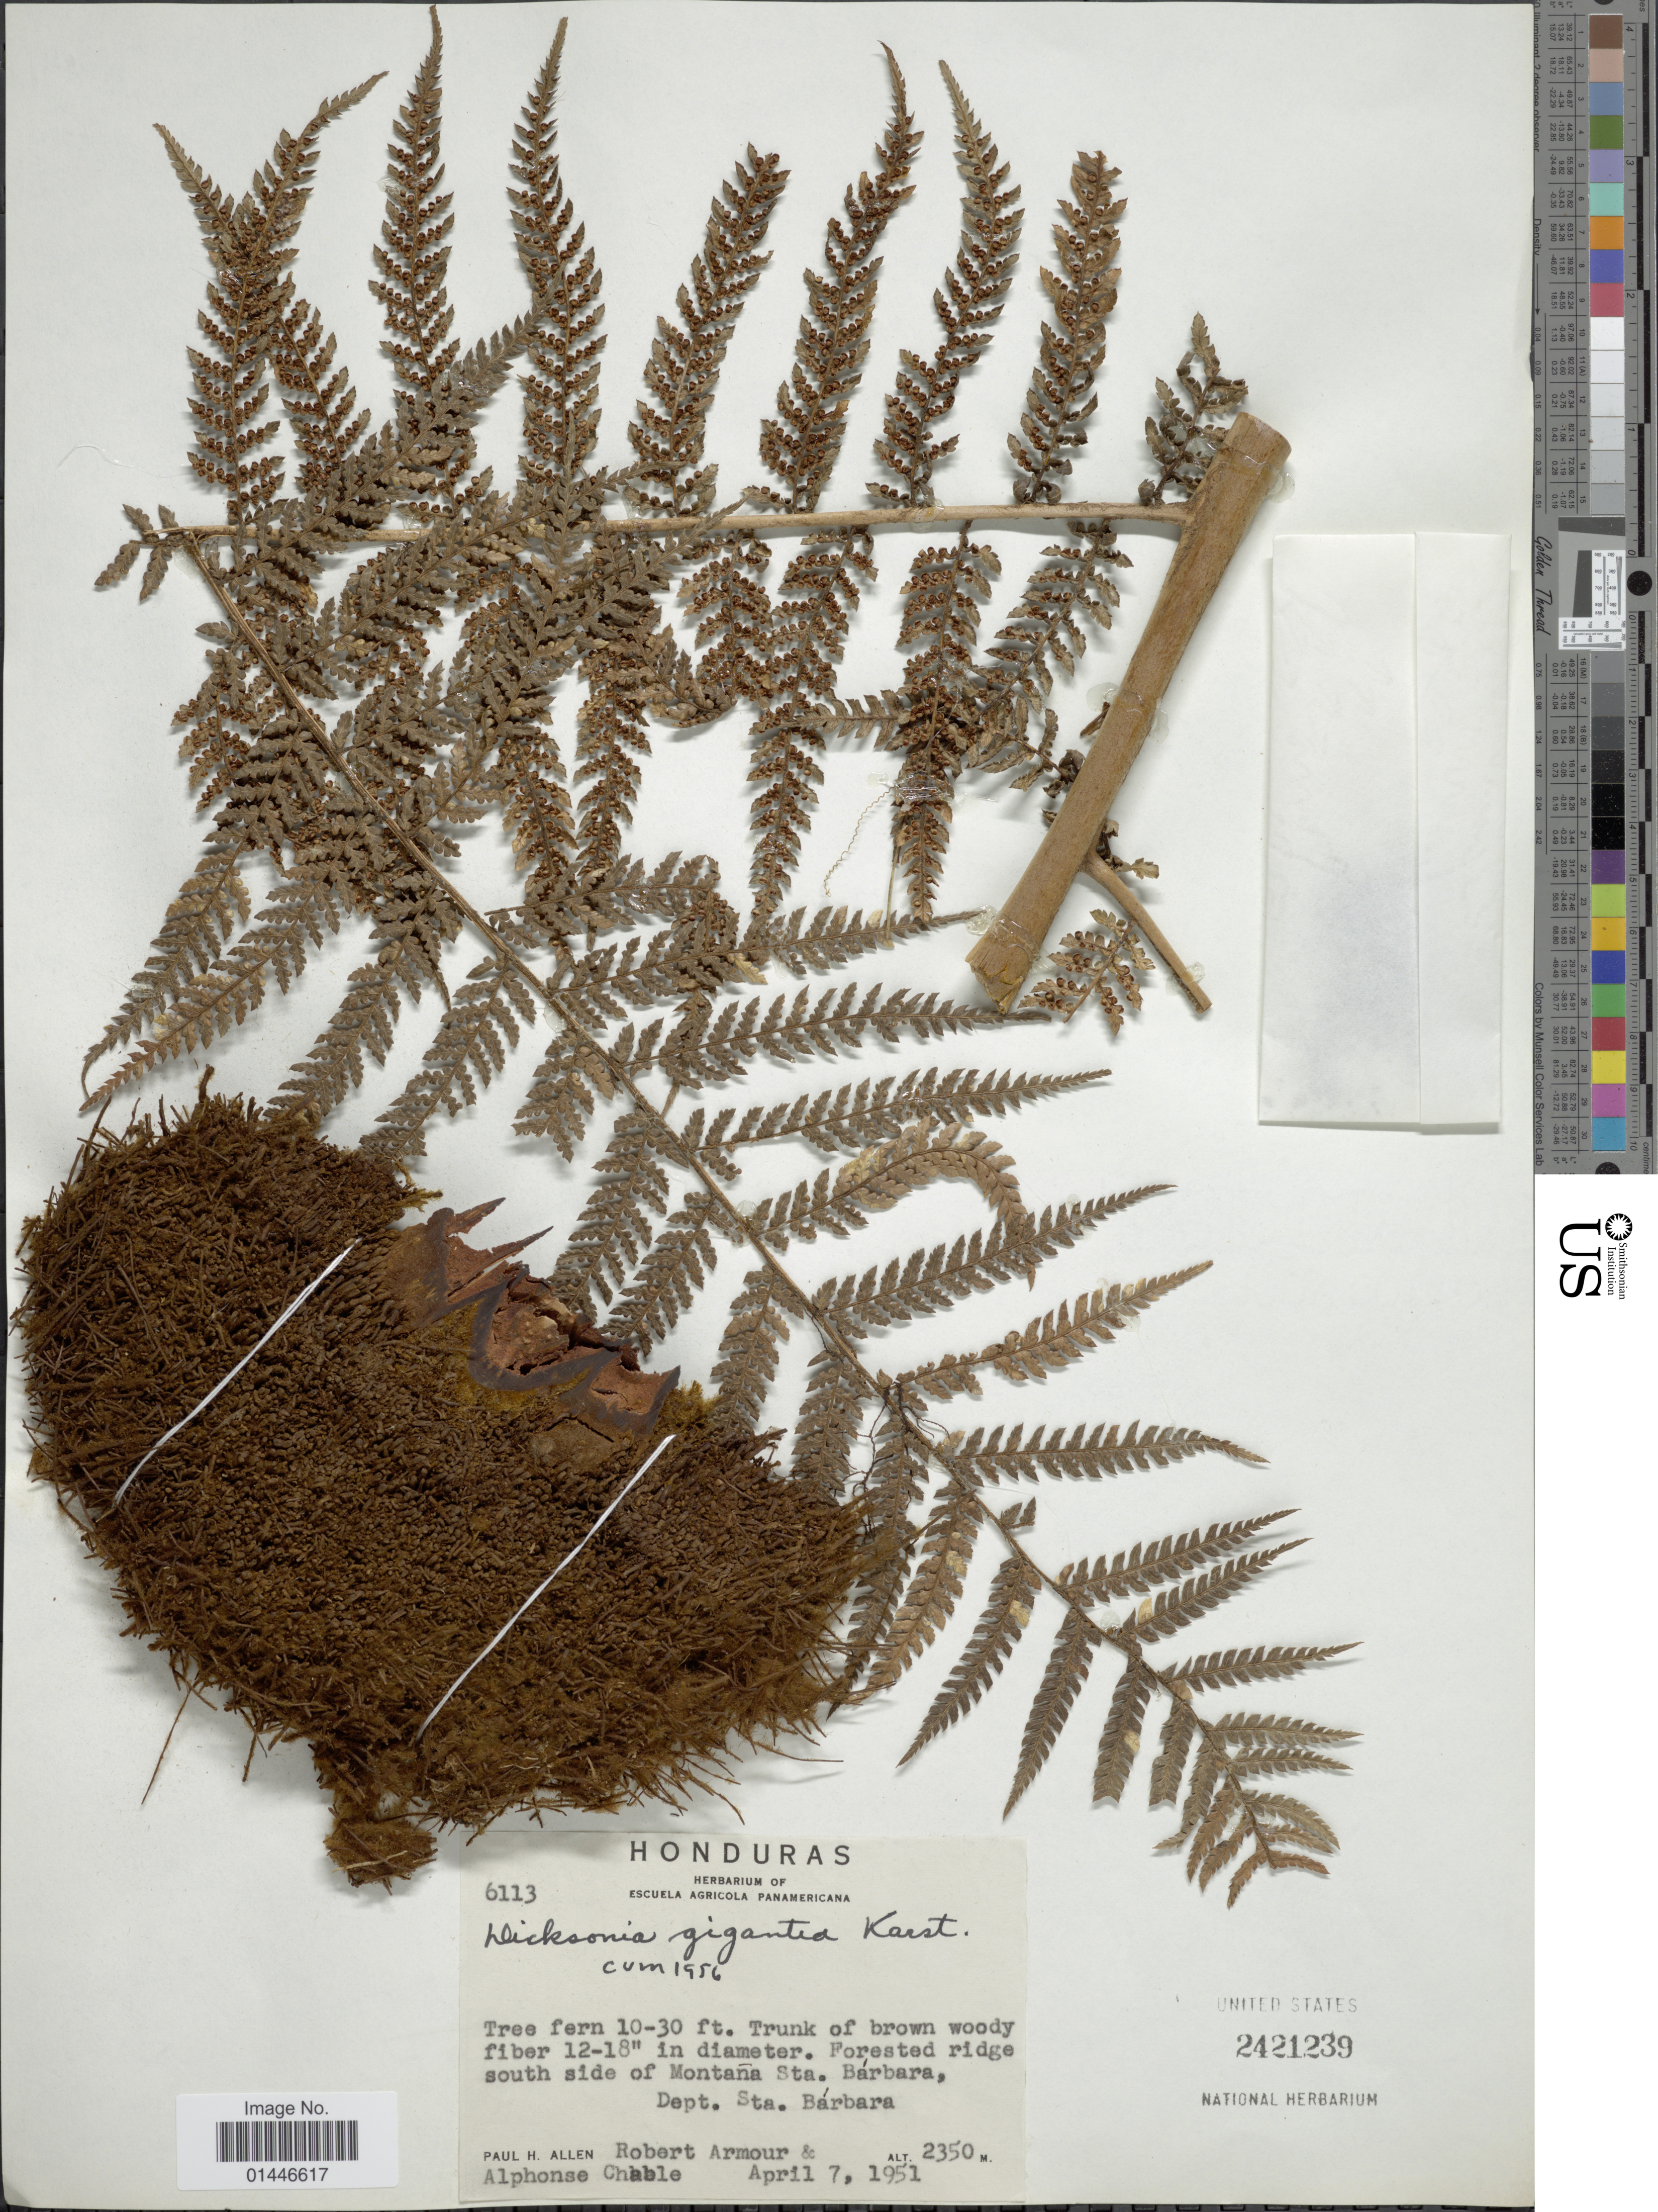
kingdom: Plantae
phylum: Tracheophyta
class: Polypodiopsida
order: Cyatheales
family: Dicksoniaceae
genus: Dicksonia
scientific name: Dicksonia gigantea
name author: H. Karst.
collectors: P. H. Allen, R. Armour & A. Chable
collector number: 6113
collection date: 1951-04-07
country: Honduras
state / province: Santa Bárbara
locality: Forested ridge south side of Montana Sta. Barbara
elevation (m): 2350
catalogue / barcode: US 2421239